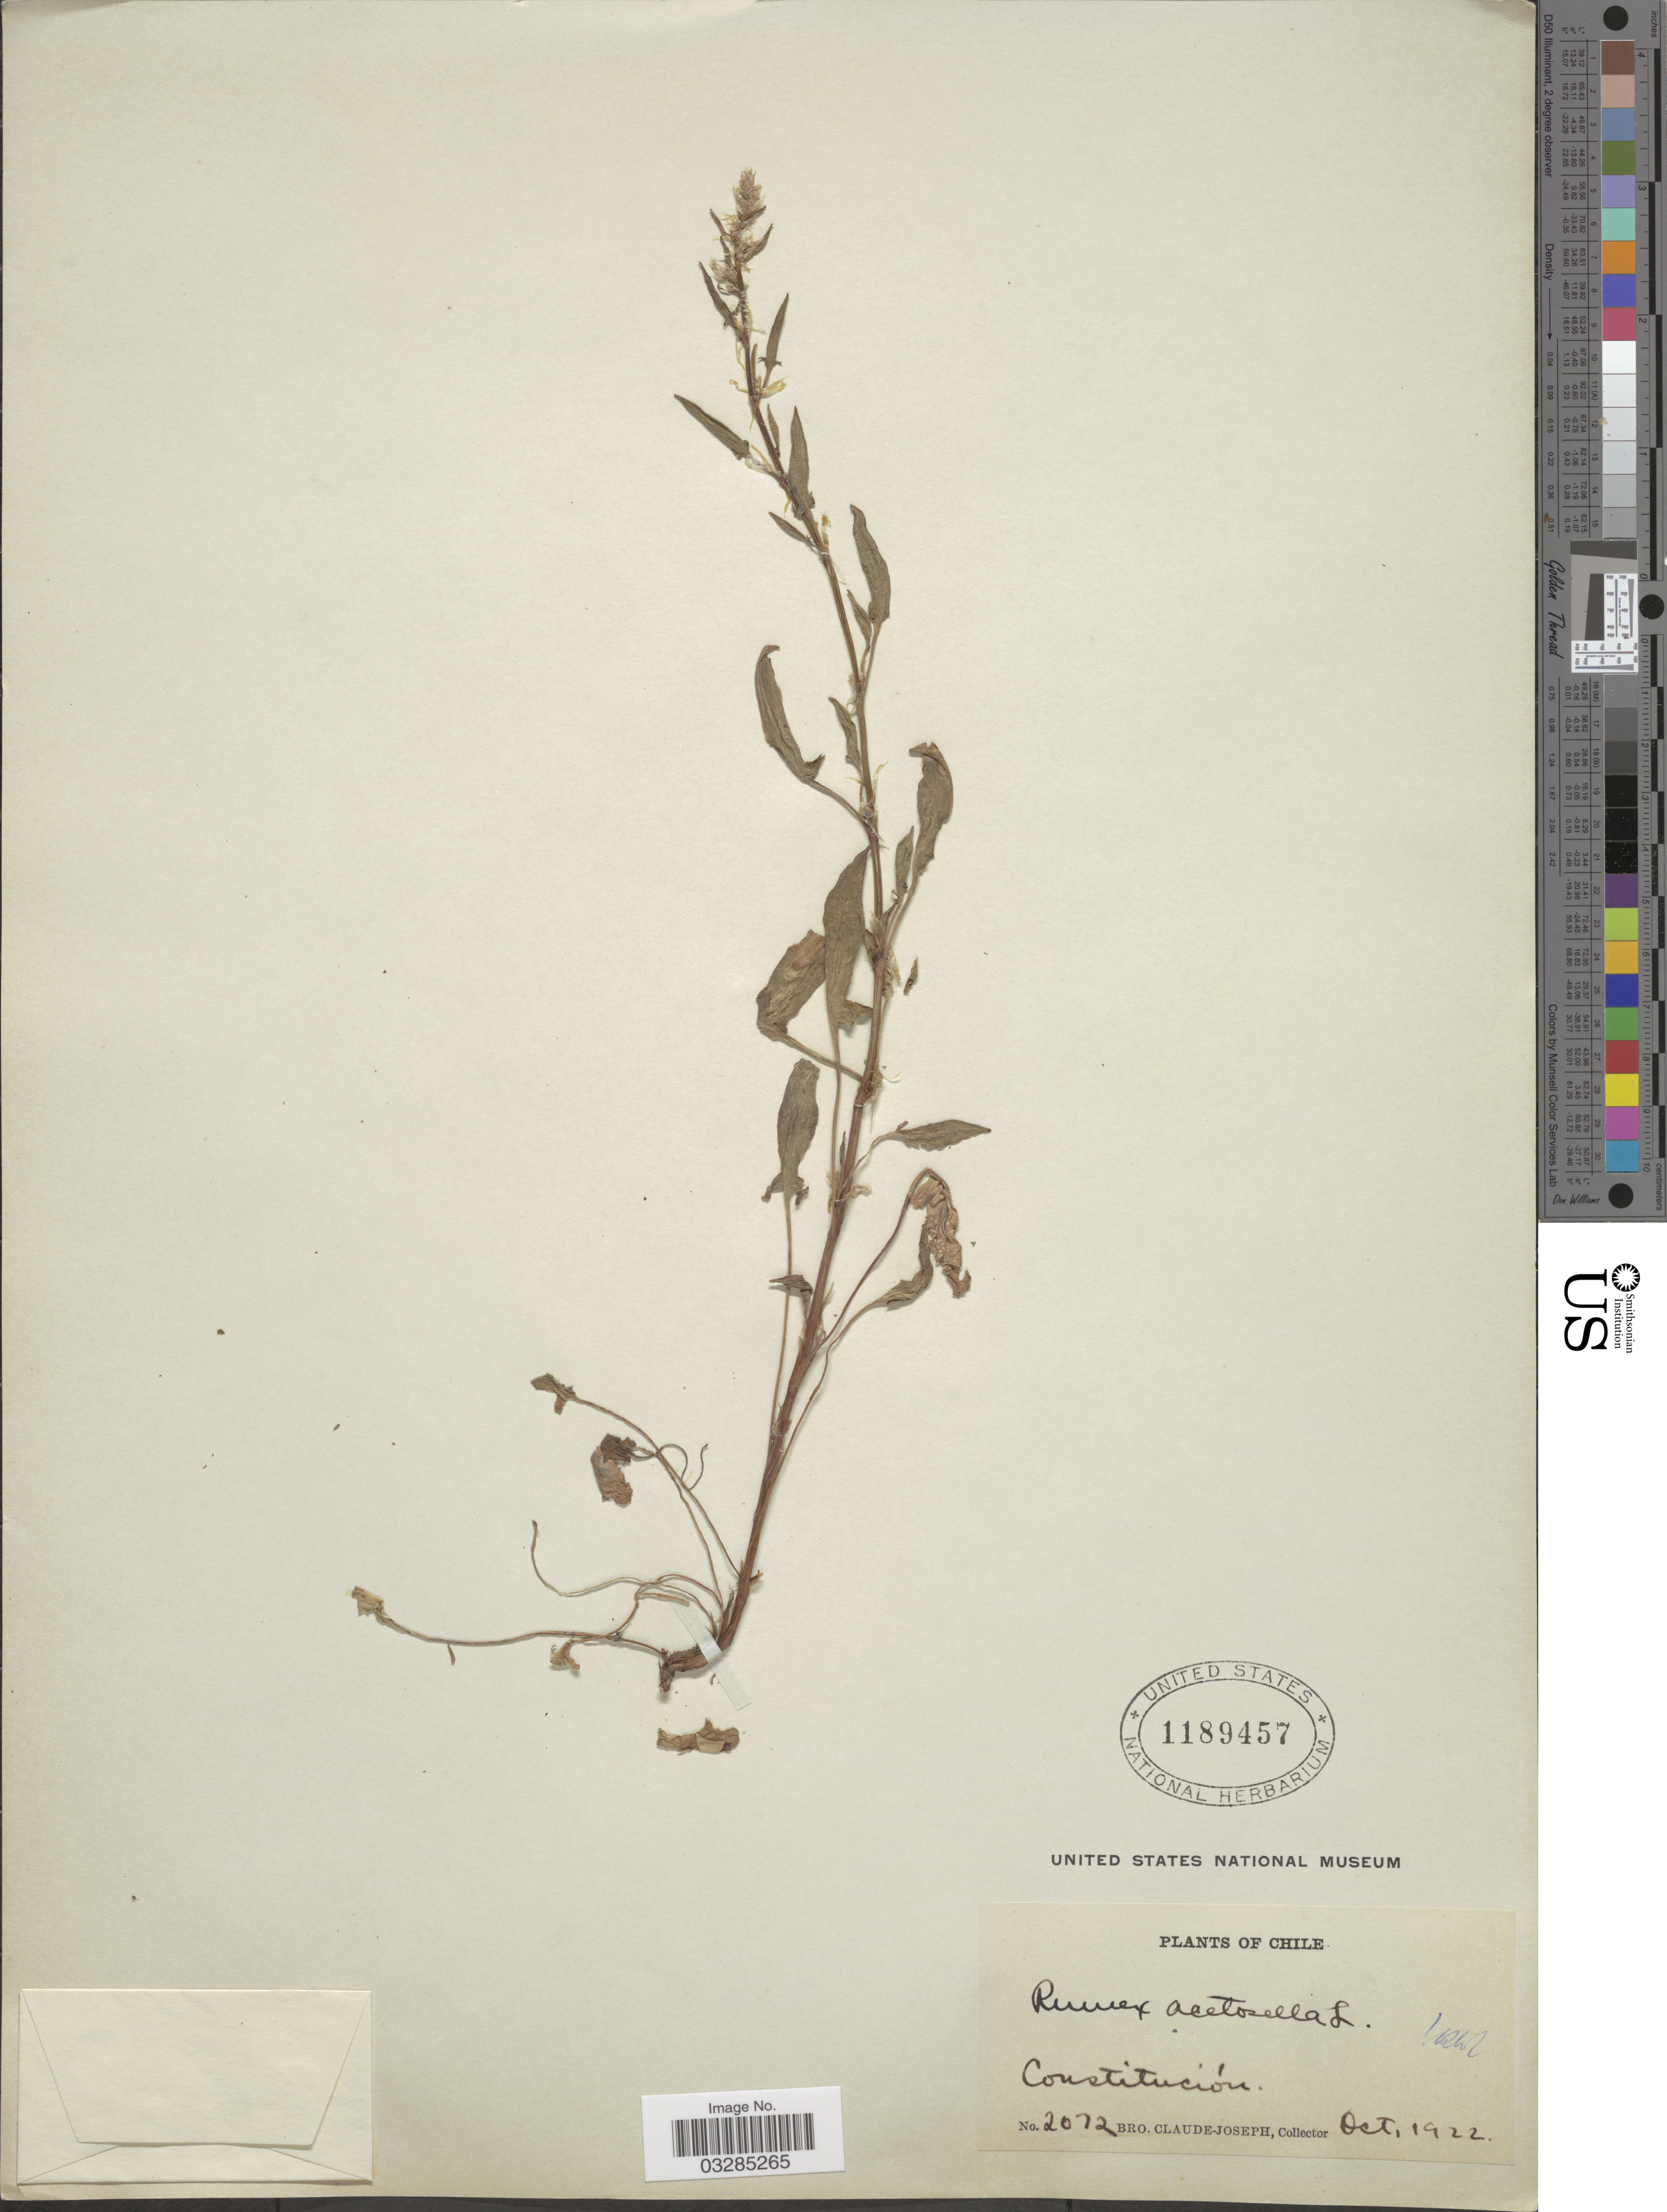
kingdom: Plantae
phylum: Tracheophyta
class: Magnoliopsida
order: Caryophyllales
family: Polygonaceae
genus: Rumex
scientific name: Rumex acetosella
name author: L.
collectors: Bro. Claude-Joseph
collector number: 2072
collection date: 1922-10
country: Chile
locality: Constitución.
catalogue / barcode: US 1189457